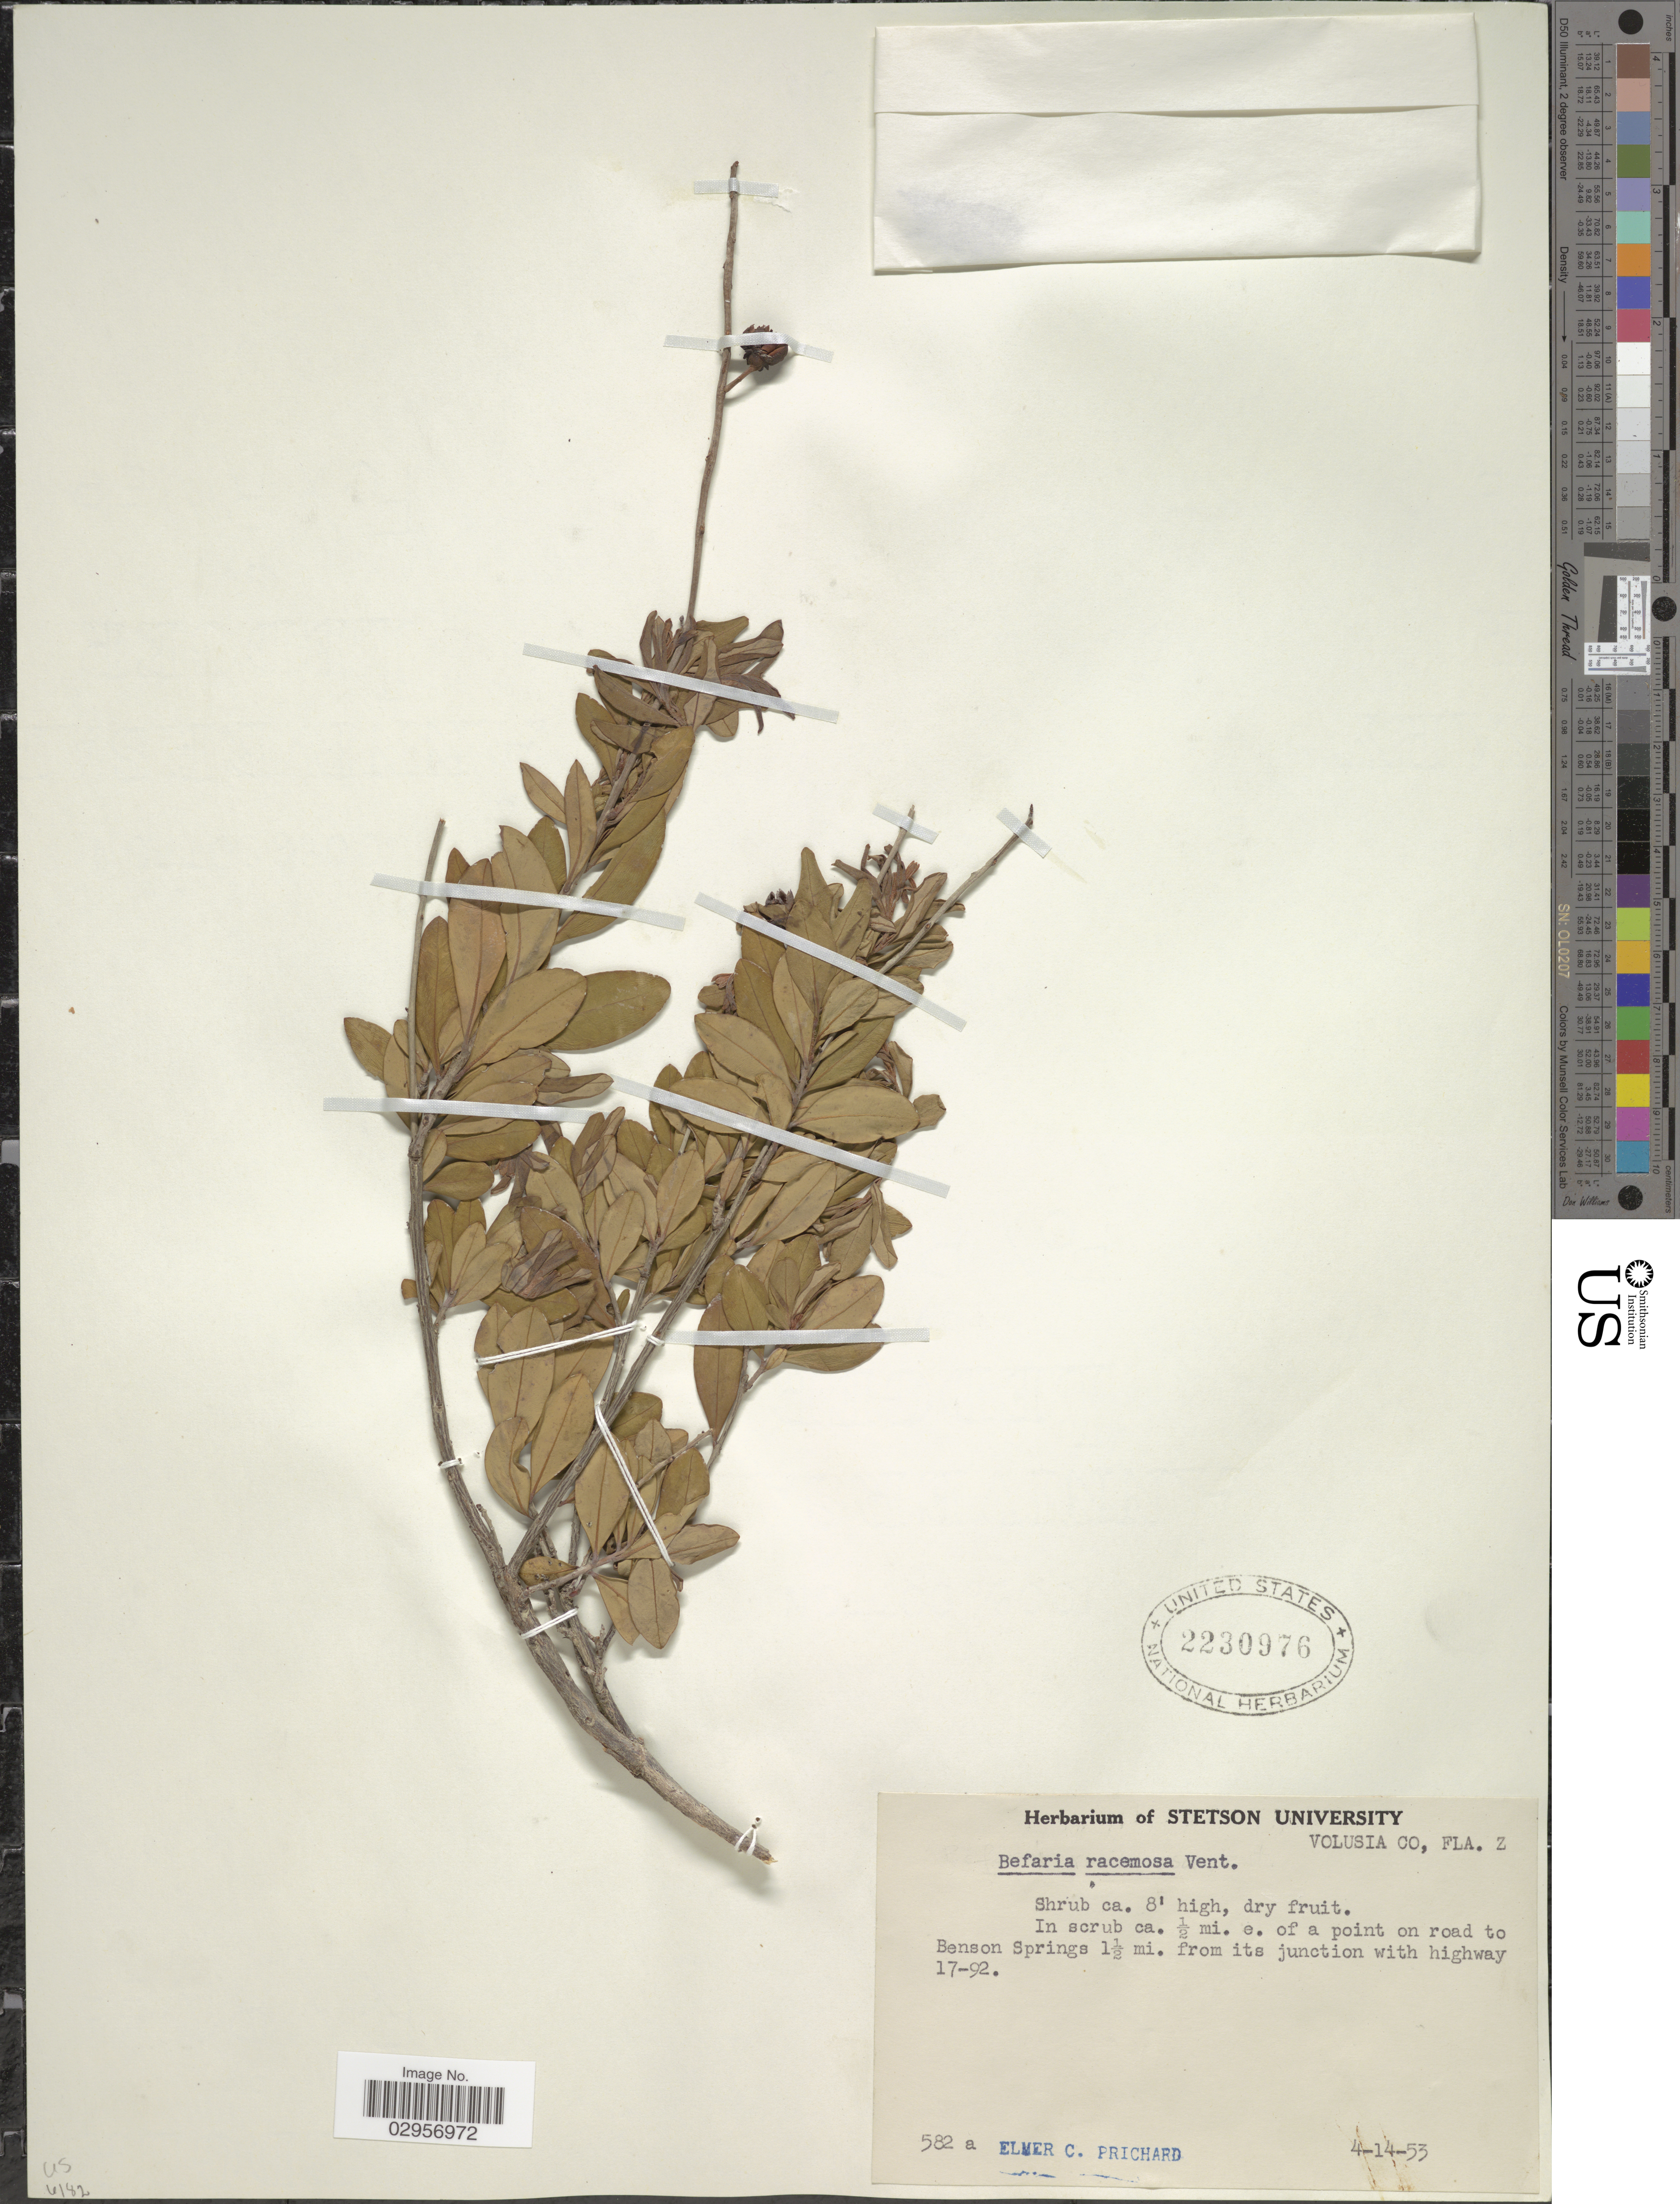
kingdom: Plantae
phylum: Tracheophyta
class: Magnoliopsida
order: Ericales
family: Ericaceae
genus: Bejaria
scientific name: Bejaria racemosa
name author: Vent.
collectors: E. Prichard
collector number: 582 a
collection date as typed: Transcribed d/m/y: 14/4/53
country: United States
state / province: Florida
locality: Volusia Co., Fla. In scrub ca. ½ mi. e. of a point on road to Benson Springs 1½ mi. from its junction with highway 17-92.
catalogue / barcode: US 2230976